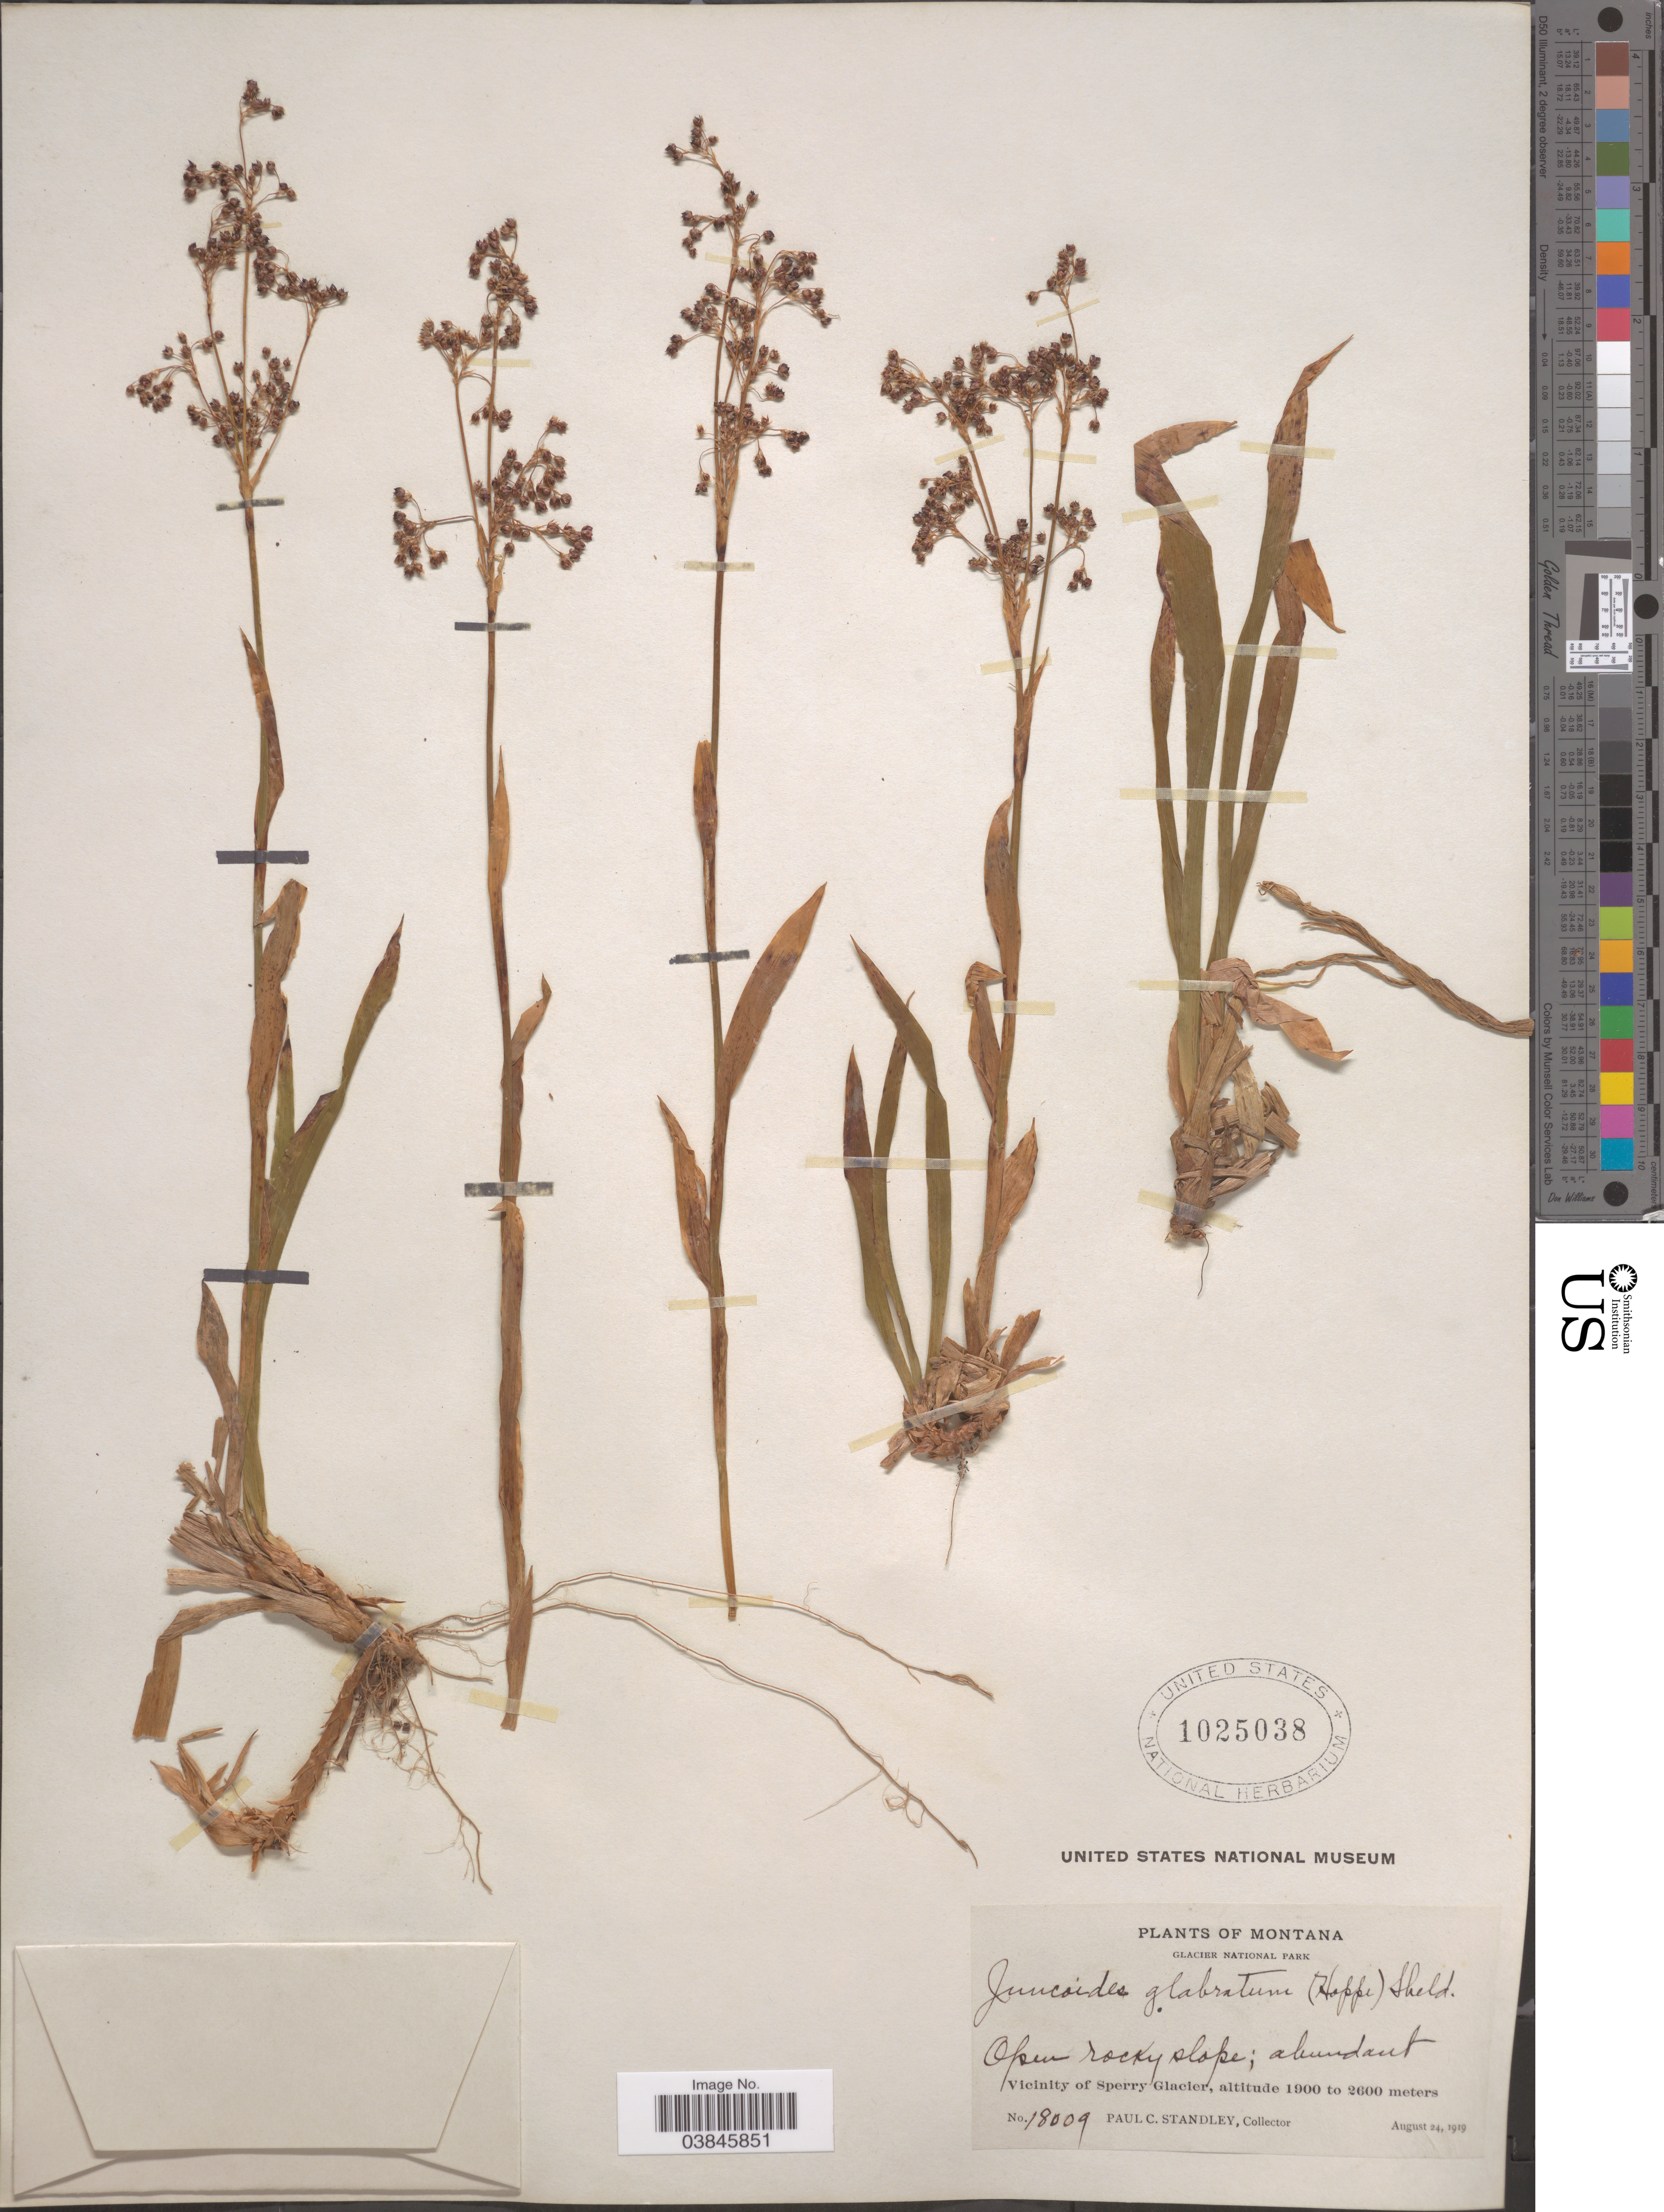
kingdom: Plantae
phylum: Tracheophyta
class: Liliopsida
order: Poales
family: Juncaceae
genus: Luzula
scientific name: Luzula glabrata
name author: (Hoppe) Desv.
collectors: P. C. Standley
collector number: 18009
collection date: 1919-08-24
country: United States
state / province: Montana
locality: Glacier National Park. Vicinity of Sperry Glacier.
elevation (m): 1900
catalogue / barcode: US 1025038